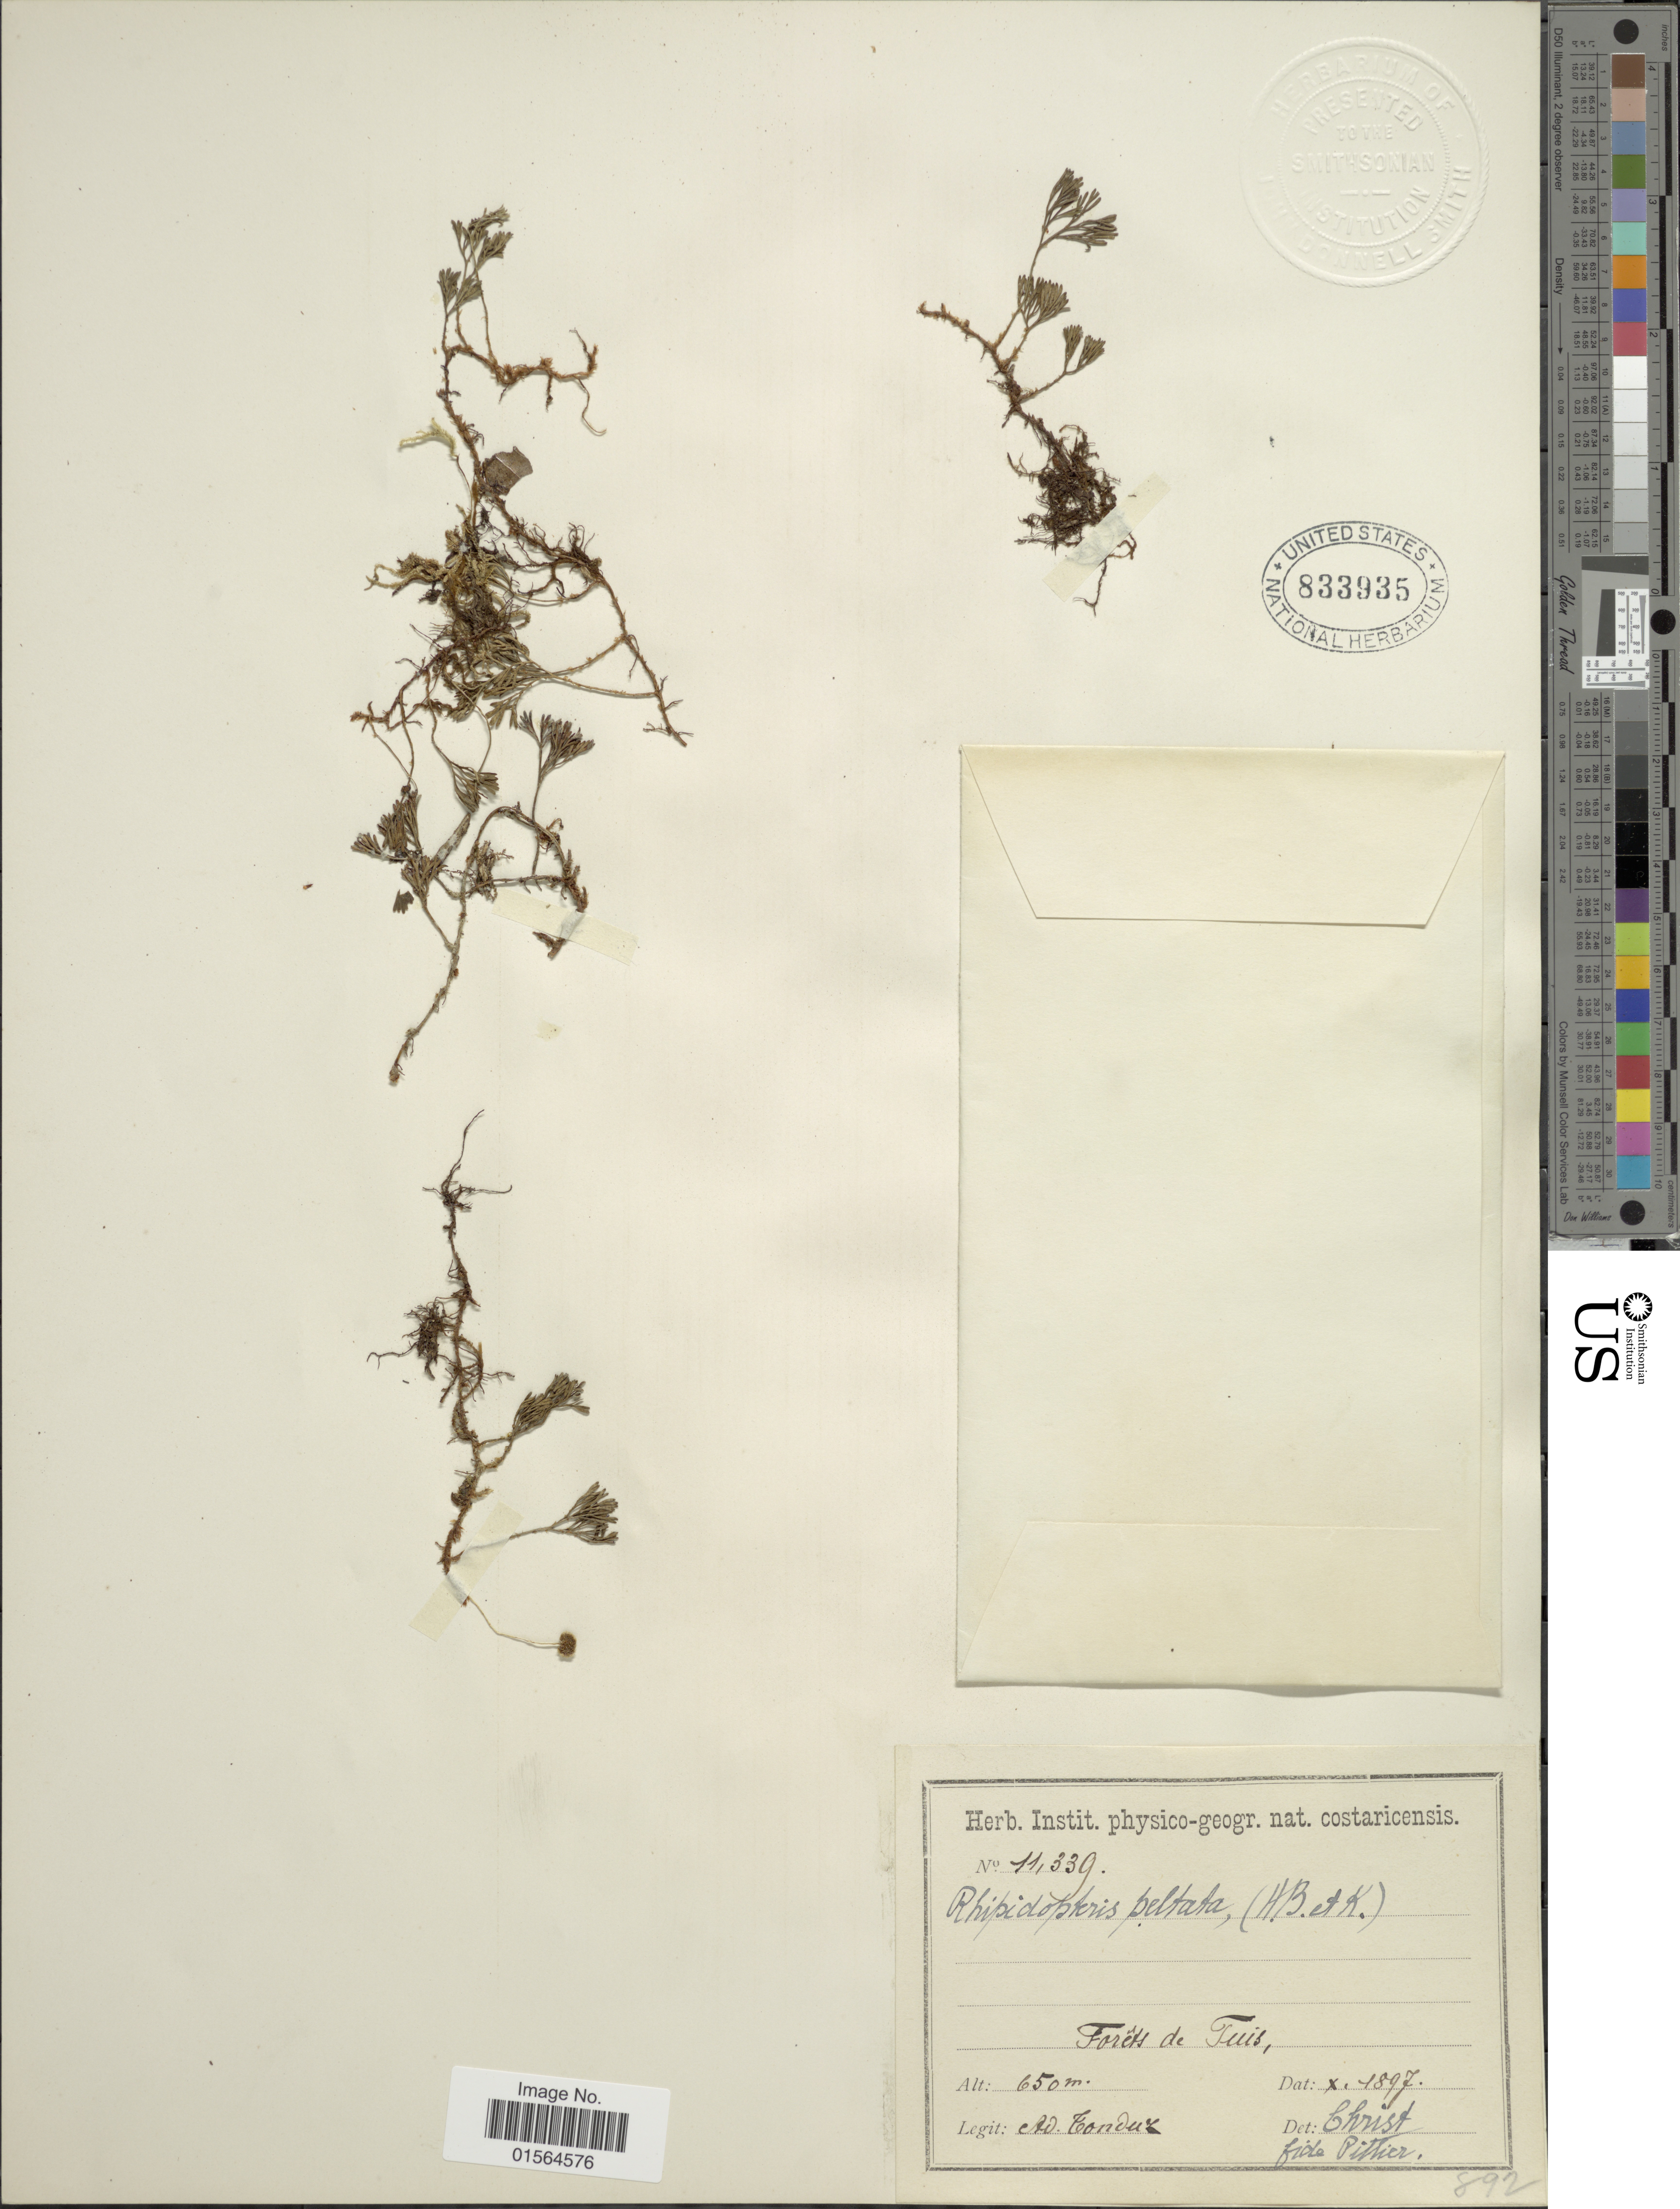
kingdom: Plantae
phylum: Tracheophyta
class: Polypodiopsida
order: Polypodiales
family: Dryopteridaceae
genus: Elaphoglossum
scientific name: Elaphoglossum peltatum f. foeniculaceum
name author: (Hook. & Grev.) Mickel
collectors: A. Tonduz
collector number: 11339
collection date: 1897-10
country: Costa Rica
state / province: Cartago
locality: Forets de Tuis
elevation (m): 650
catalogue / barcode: US 833935